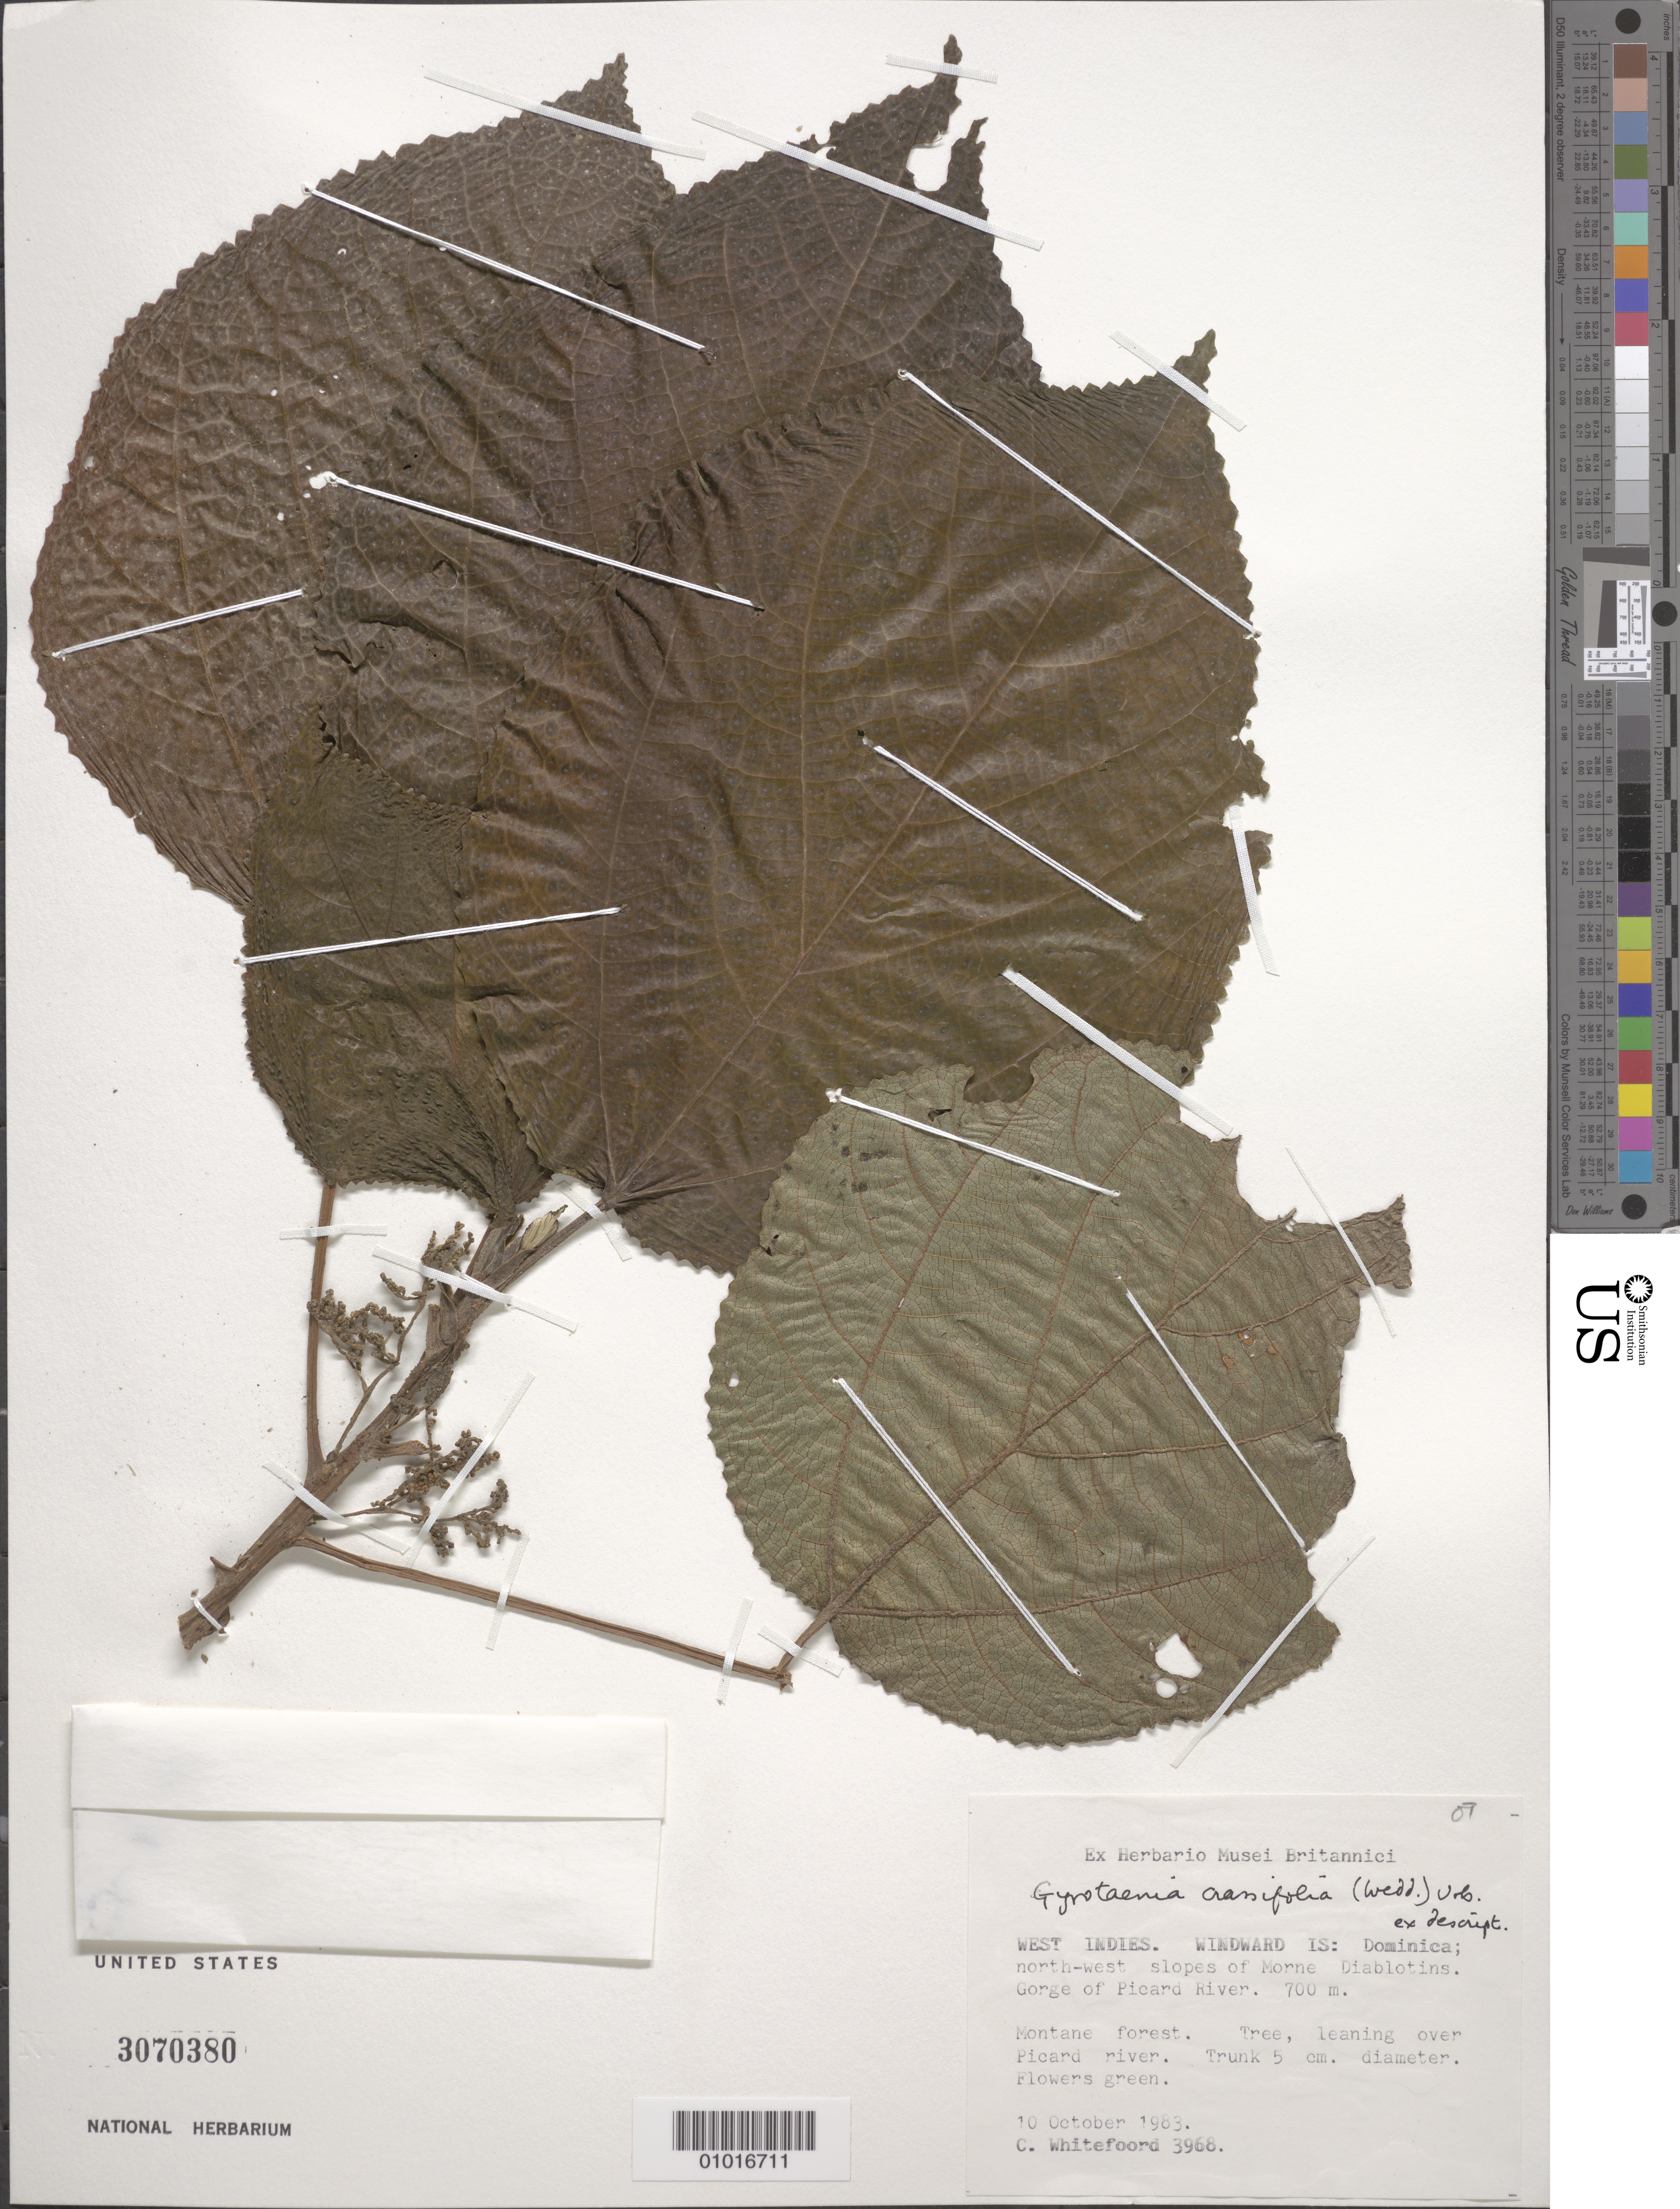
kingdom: Plantae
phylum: Tracheophyta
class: Magnoliopsida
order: Rosales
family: Urticaceae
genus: Gyrotaenia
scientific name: Gyrotaenia crassifolia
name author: Urb.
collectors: C. Whitefoord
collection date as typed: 10 Oct 1983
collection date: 1983-10-10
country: Dominica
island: Dominica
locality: NW slopes of Morne Diablotins. Gorge of Picard River.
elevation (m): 700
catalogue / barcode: US 3070380